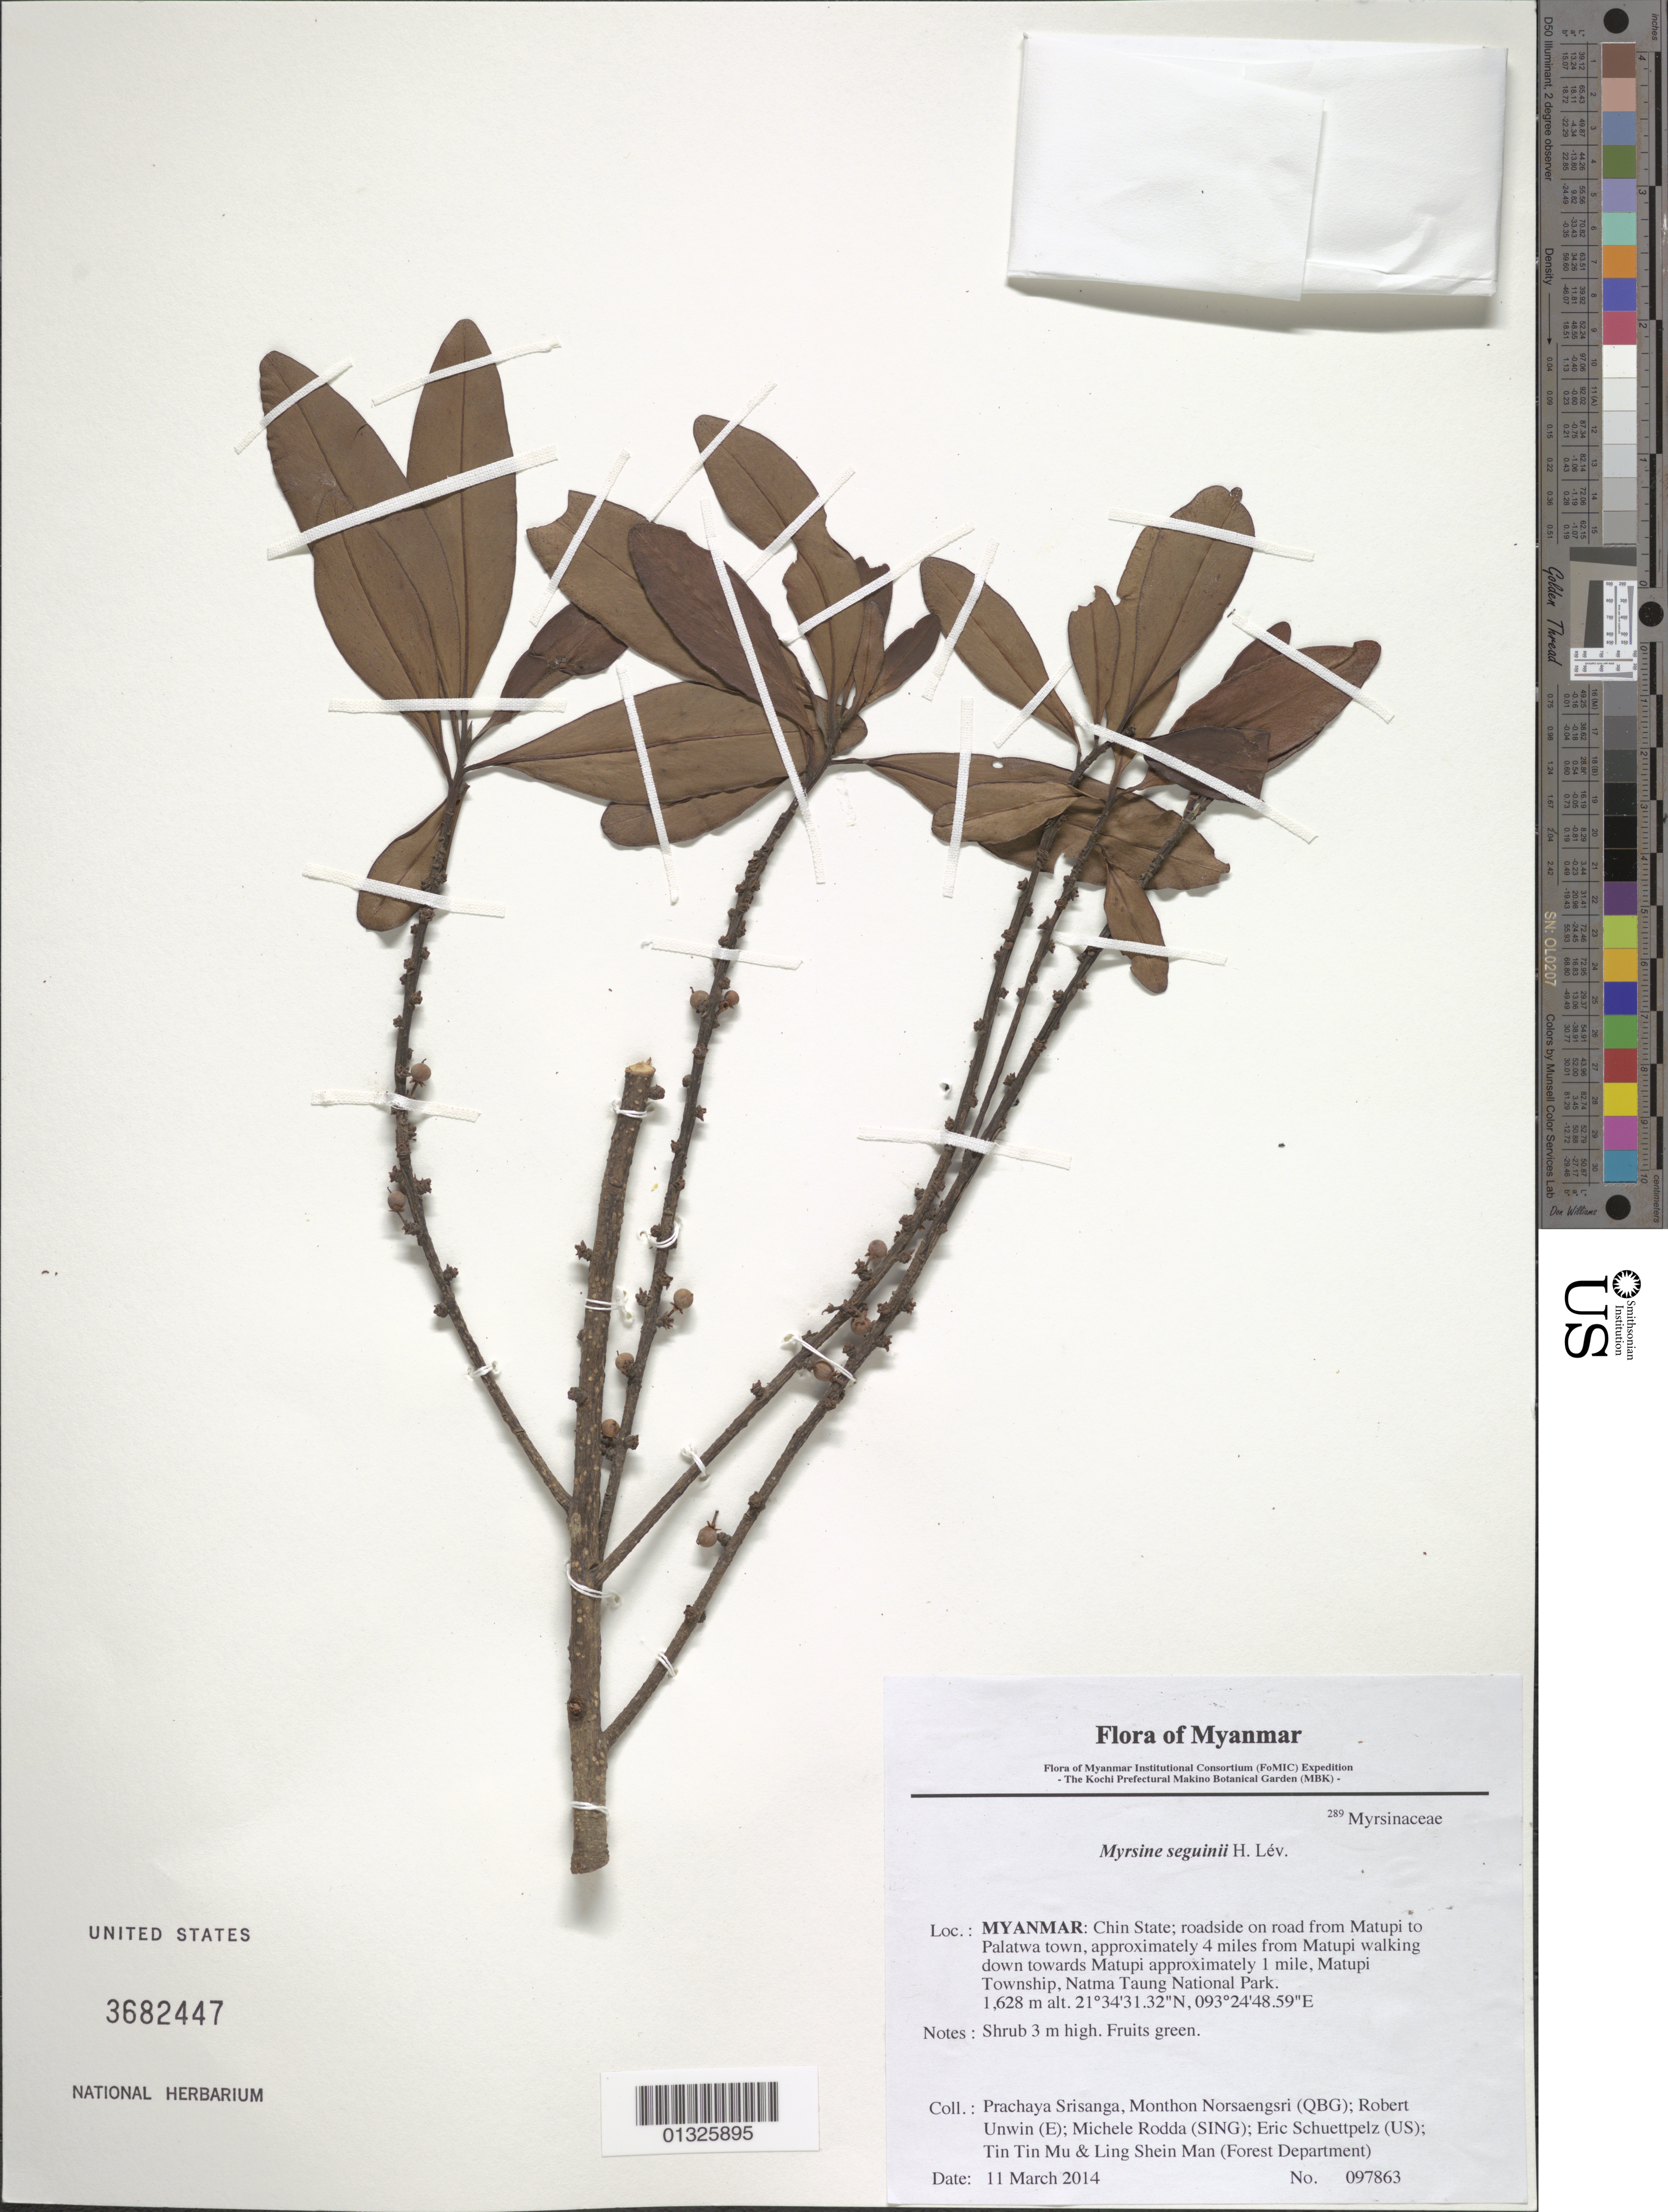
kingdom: Plantae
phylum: Tracheophyta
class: Magnoliopsida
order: Ericales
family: Primulaceae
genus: Myrsine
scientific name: Myrsine seguinii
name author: H. Lév.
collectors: P. Srisanga, M. Norsaengsri, R. Unwin, M. Rodda, E. Schuettpelz, Tin Tin Mu & Ling Shein Man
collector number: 97863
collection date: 2014-03-11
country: Myanmar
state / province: Chin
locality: Roadside on road from Matupi to Palatwa town, approximately 4 miles from Matupi walking down towards Matupi approximately 1 mile, Matupi Township, Natma Taung National Park.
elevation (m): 1628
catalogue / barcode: US 3682447